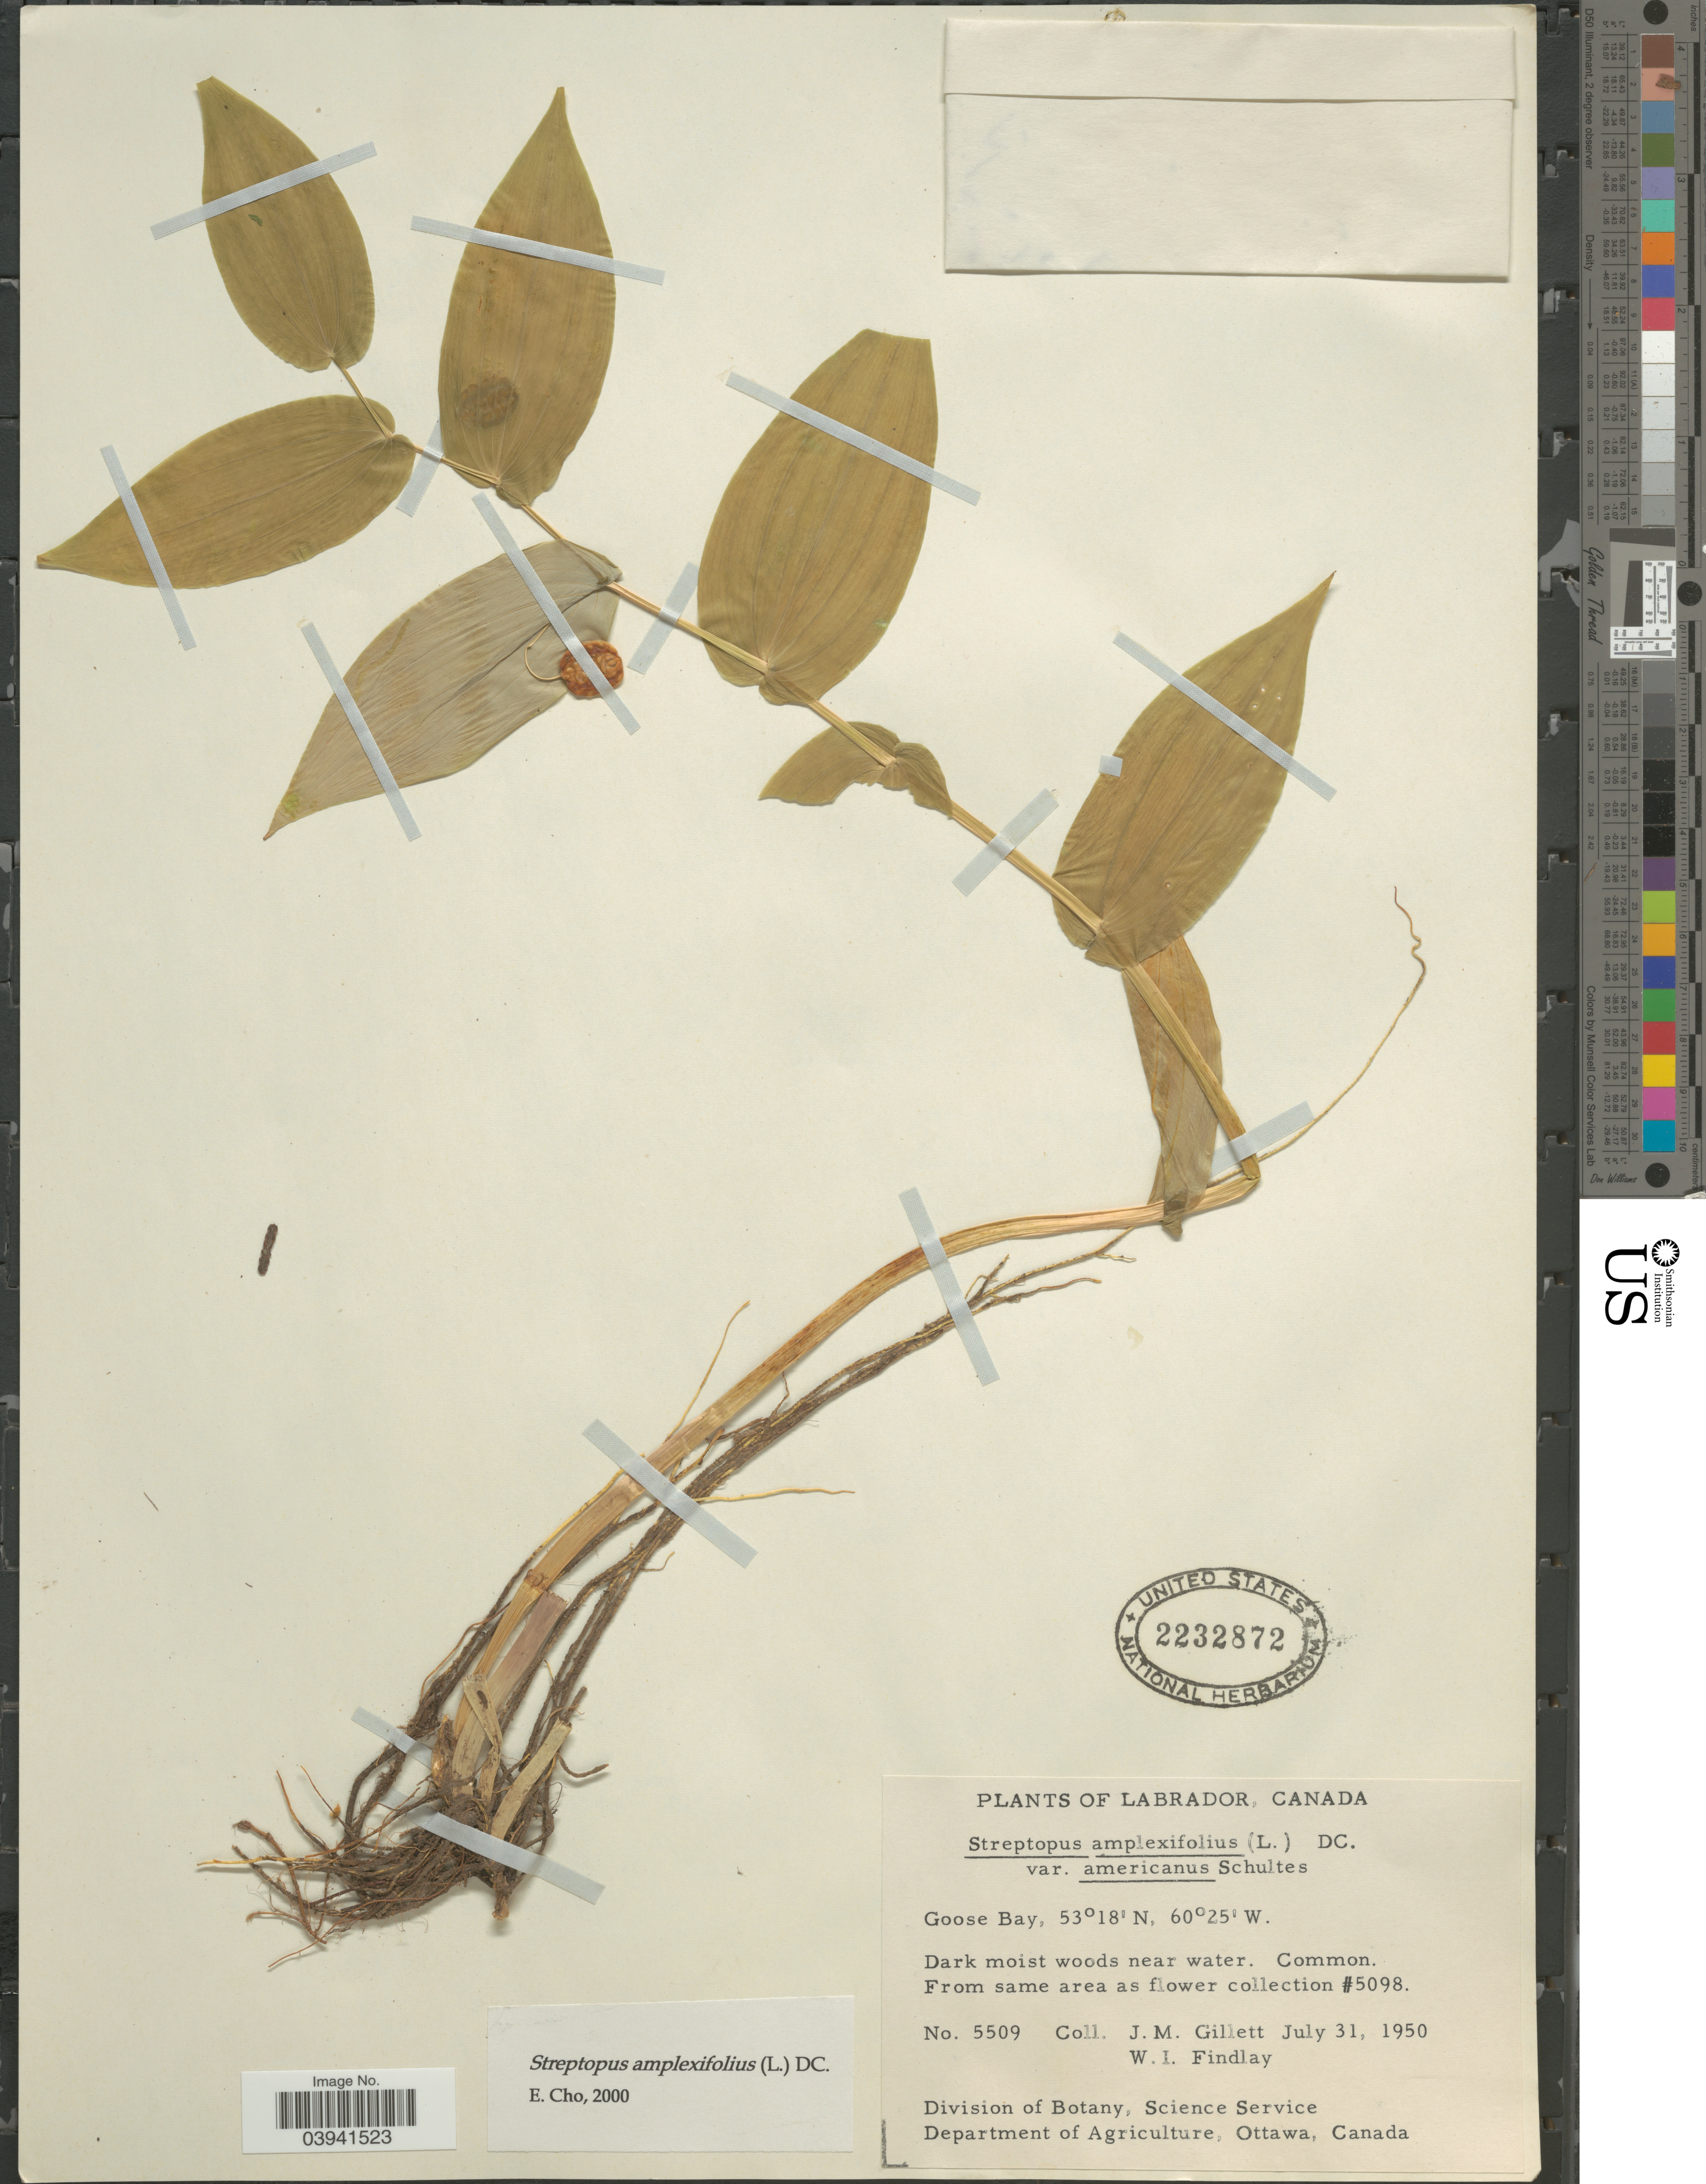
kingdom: Plantae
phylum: Tracheophyta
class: Liliopsida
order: Liliales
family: Liliaceae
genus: Streptopus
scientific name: Streptopus amplexifolius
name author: (L.) DC.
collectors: J. M. Gillett & W. Findlay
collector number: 5509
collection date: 1950-07-31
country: Canada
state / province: Newfoundland and Labrador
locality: Goose Bay.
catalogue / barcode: US 2232872